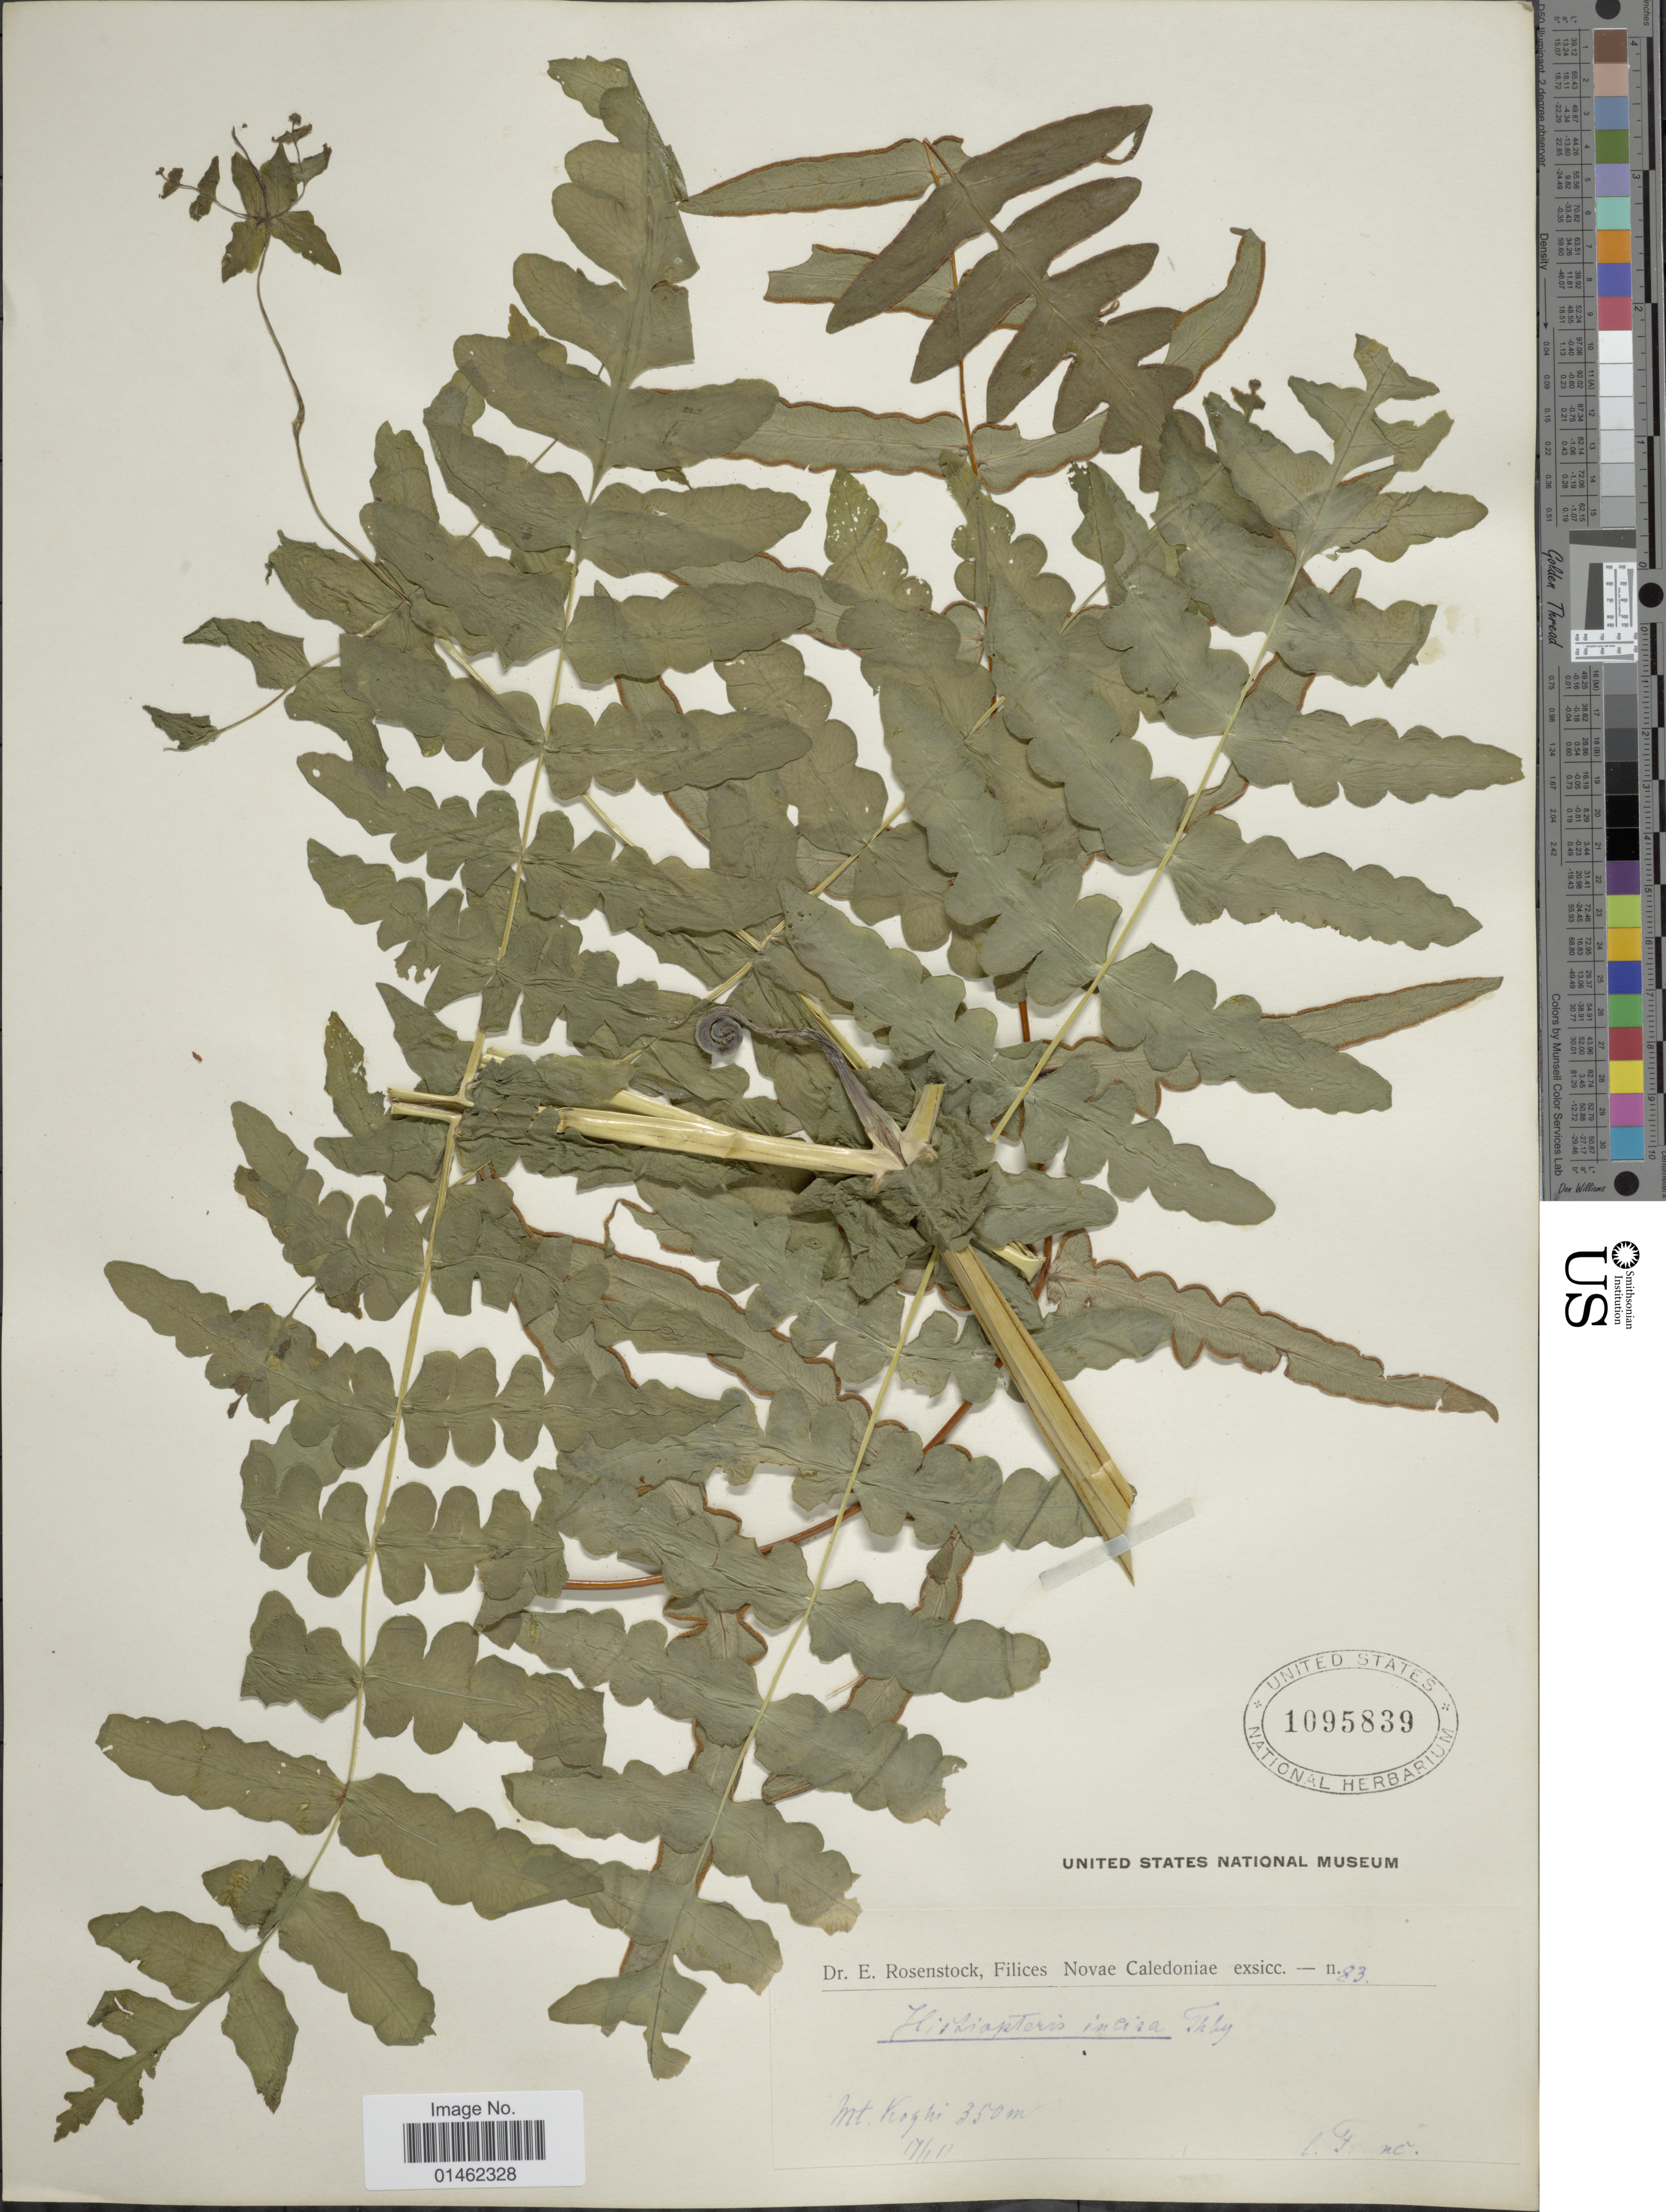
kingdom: Plantae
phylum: Tracheophyta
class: Polypodiopsida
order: Polypodiales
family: Dennstaedtiaceae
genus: Histiopteris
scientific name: Histiopteris incisa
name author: (Thunb.) J. Sm.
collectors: Franc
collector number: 83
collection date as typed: Transcribed d/m/y: 17/1/11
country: New Caledonia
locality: Mt Koghi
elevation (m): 350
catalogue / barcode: US 1095839